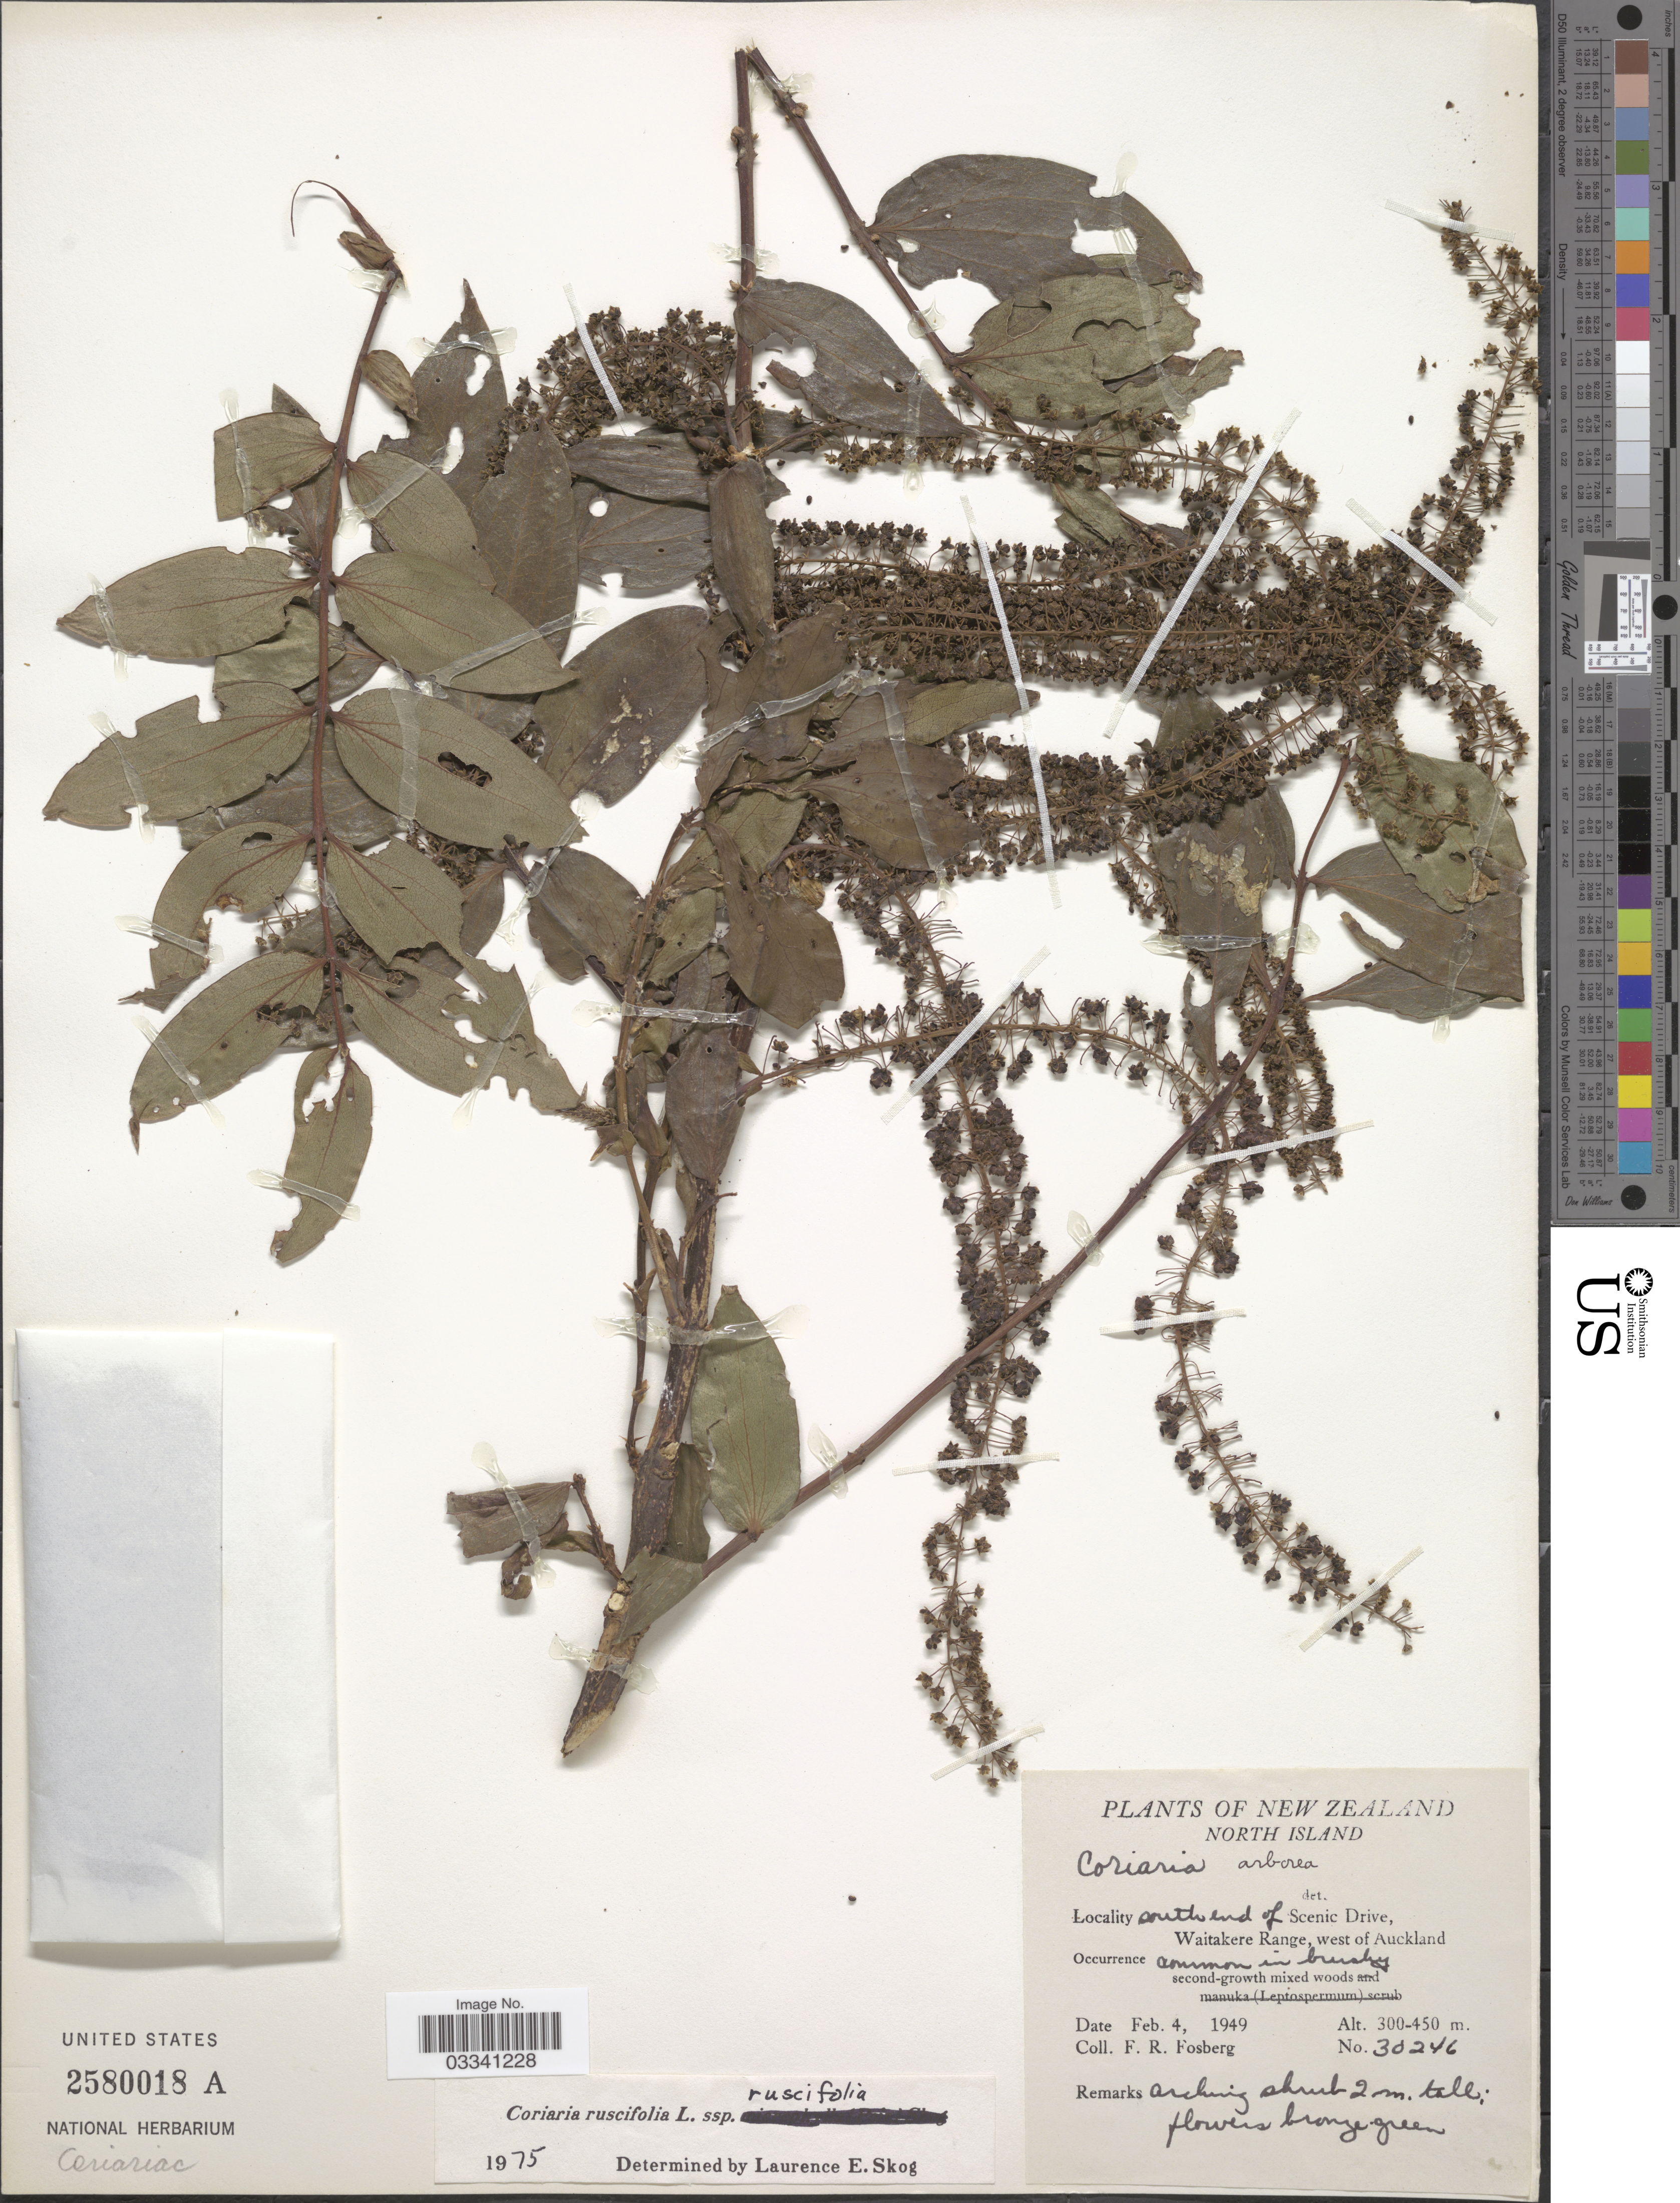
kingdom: Plantae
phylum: Tracheophyta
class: Magnoliopsida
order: Cucurbitales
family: Coriariaceae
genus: Coriaria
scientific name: Coriaria ruscifolia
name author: L.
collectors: F. R. Fosberg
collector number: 30246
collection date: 1949-02-04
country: New Zealand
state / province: Auckland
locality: North Island. South end of Scenic Drive, Waitakere Range, west of Auckland.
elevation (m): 300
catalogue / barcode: US 2580018A